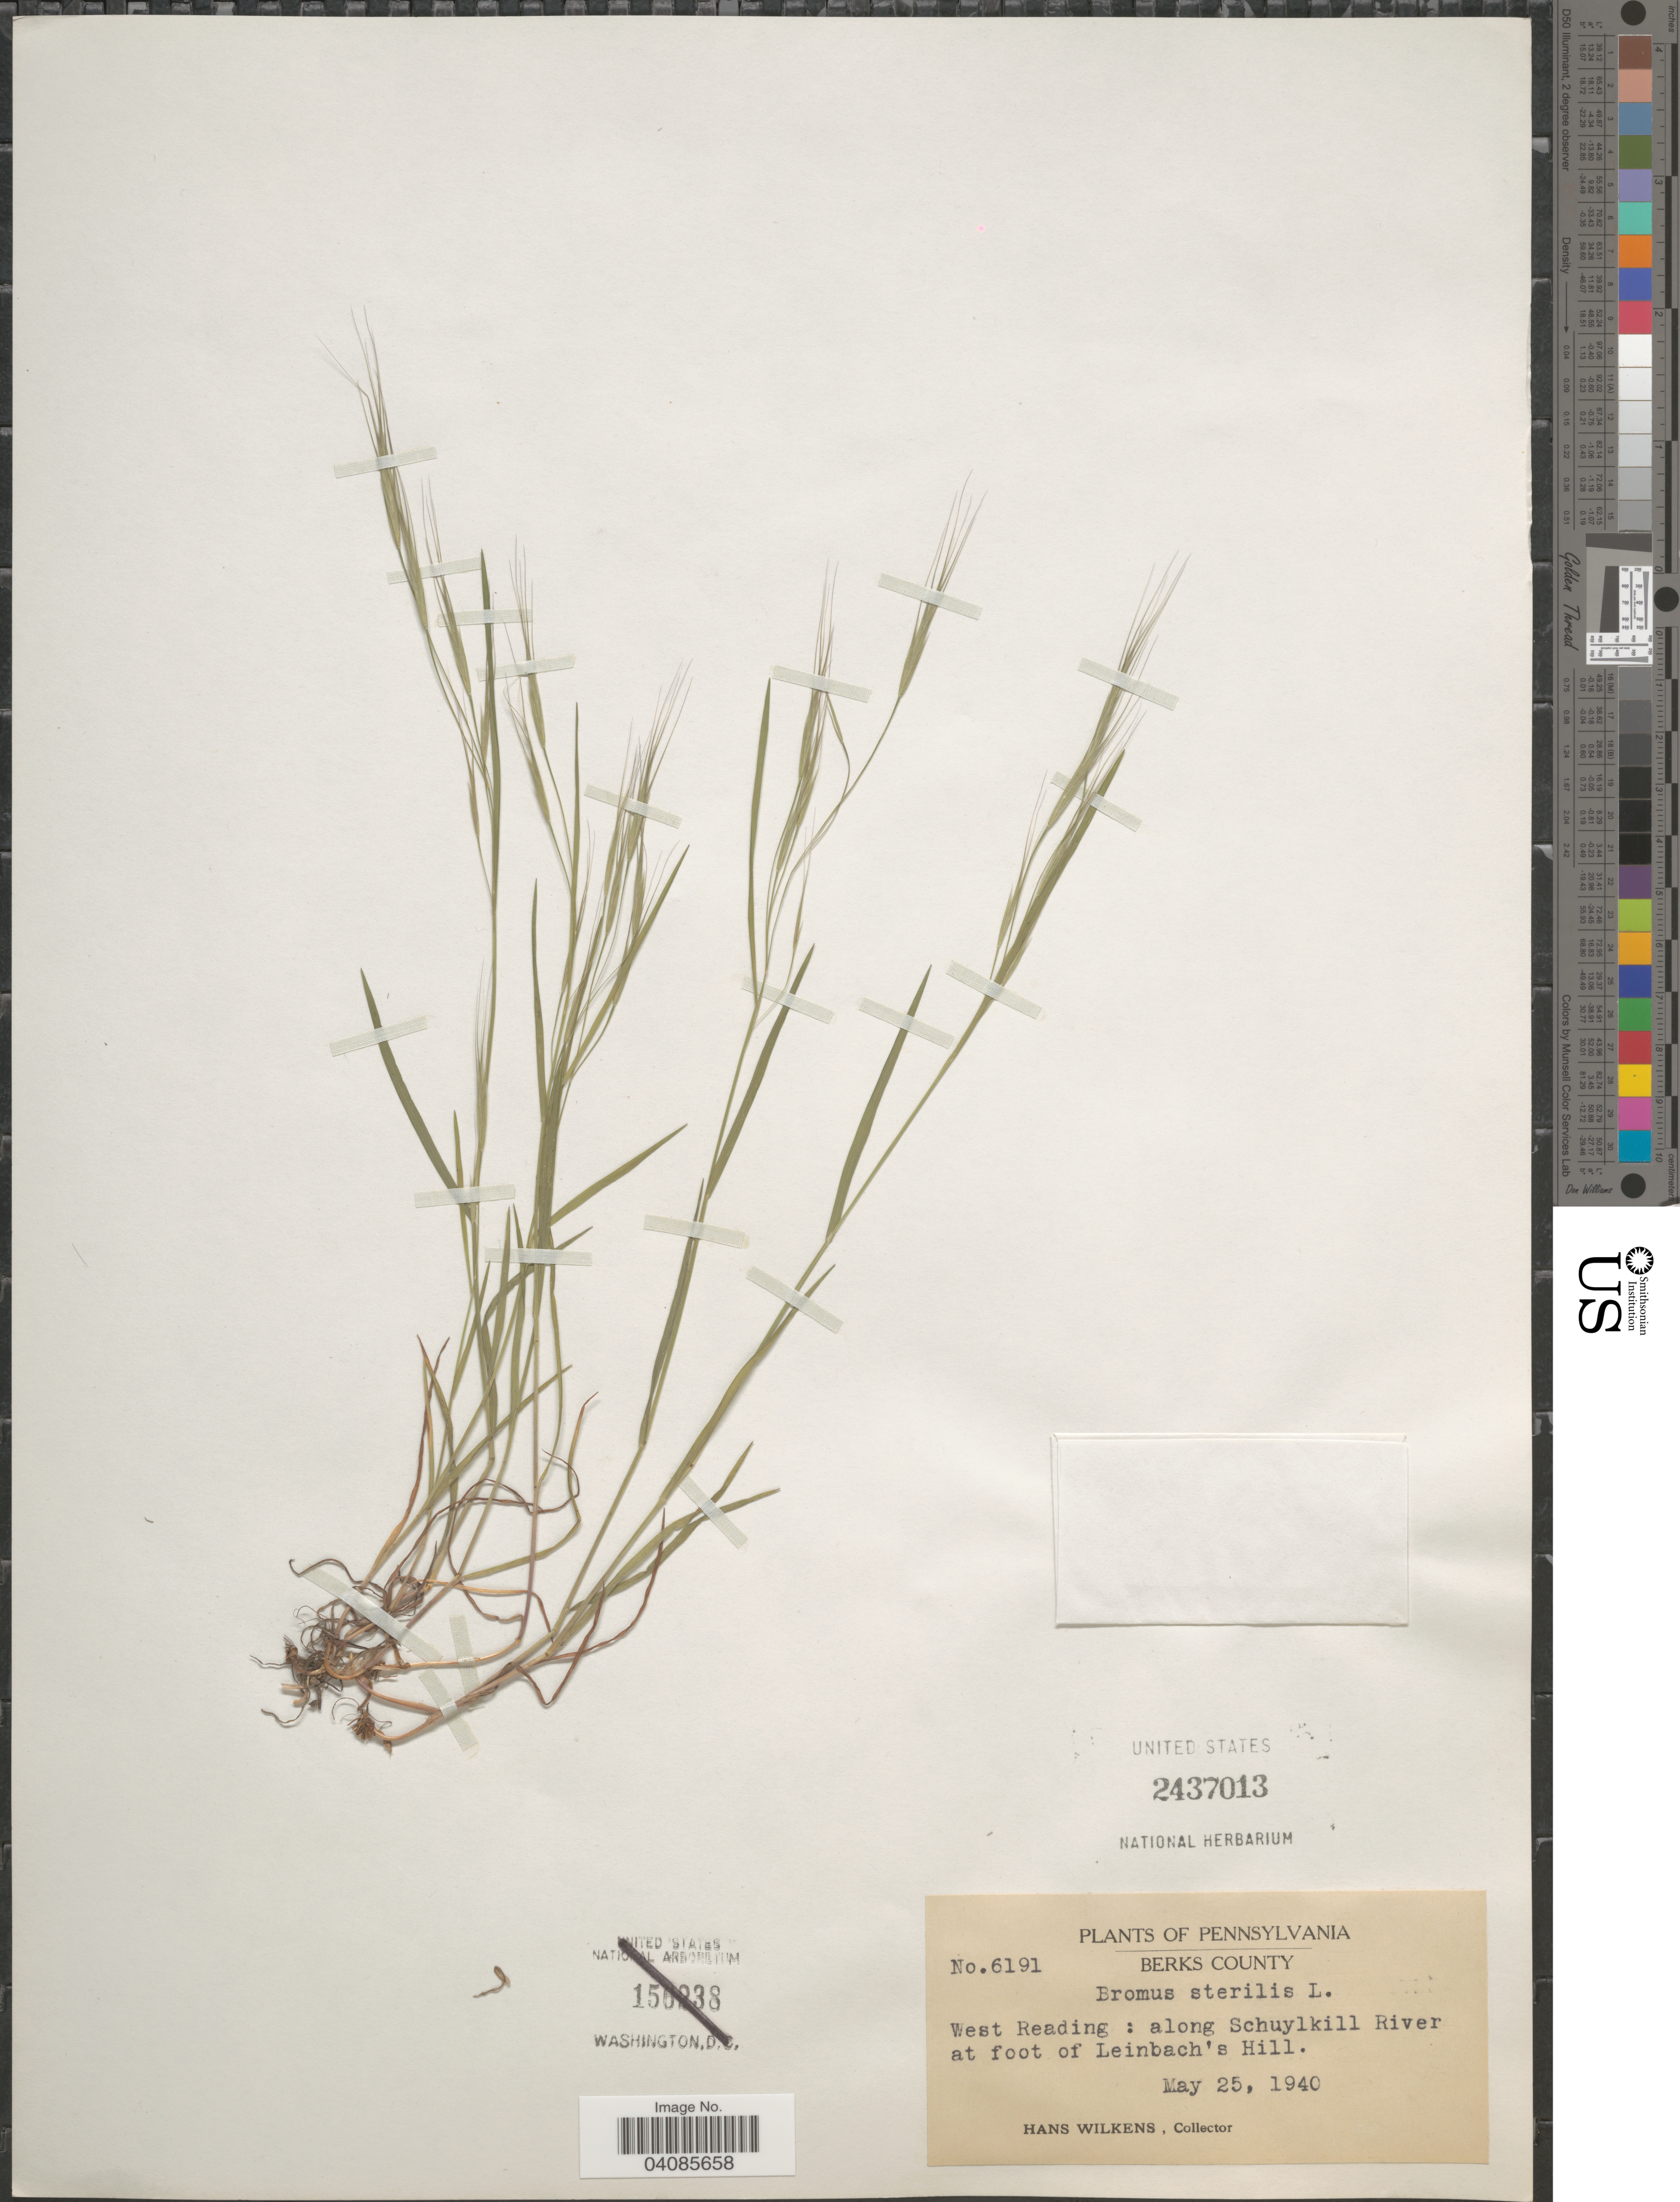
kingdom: Plantae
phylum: Tracheophyta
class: Liliopsida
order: Poales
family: Poaceae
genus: Bromus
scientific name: Bromus sterilis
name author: L.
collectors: H. Wilkens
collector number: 6191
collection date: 1940-05-25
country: United States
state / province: Pennsylvania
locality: Berks County. West Reading: along Schuylkill River at foot of Leinbach's Hill.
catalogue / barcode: US 2437013